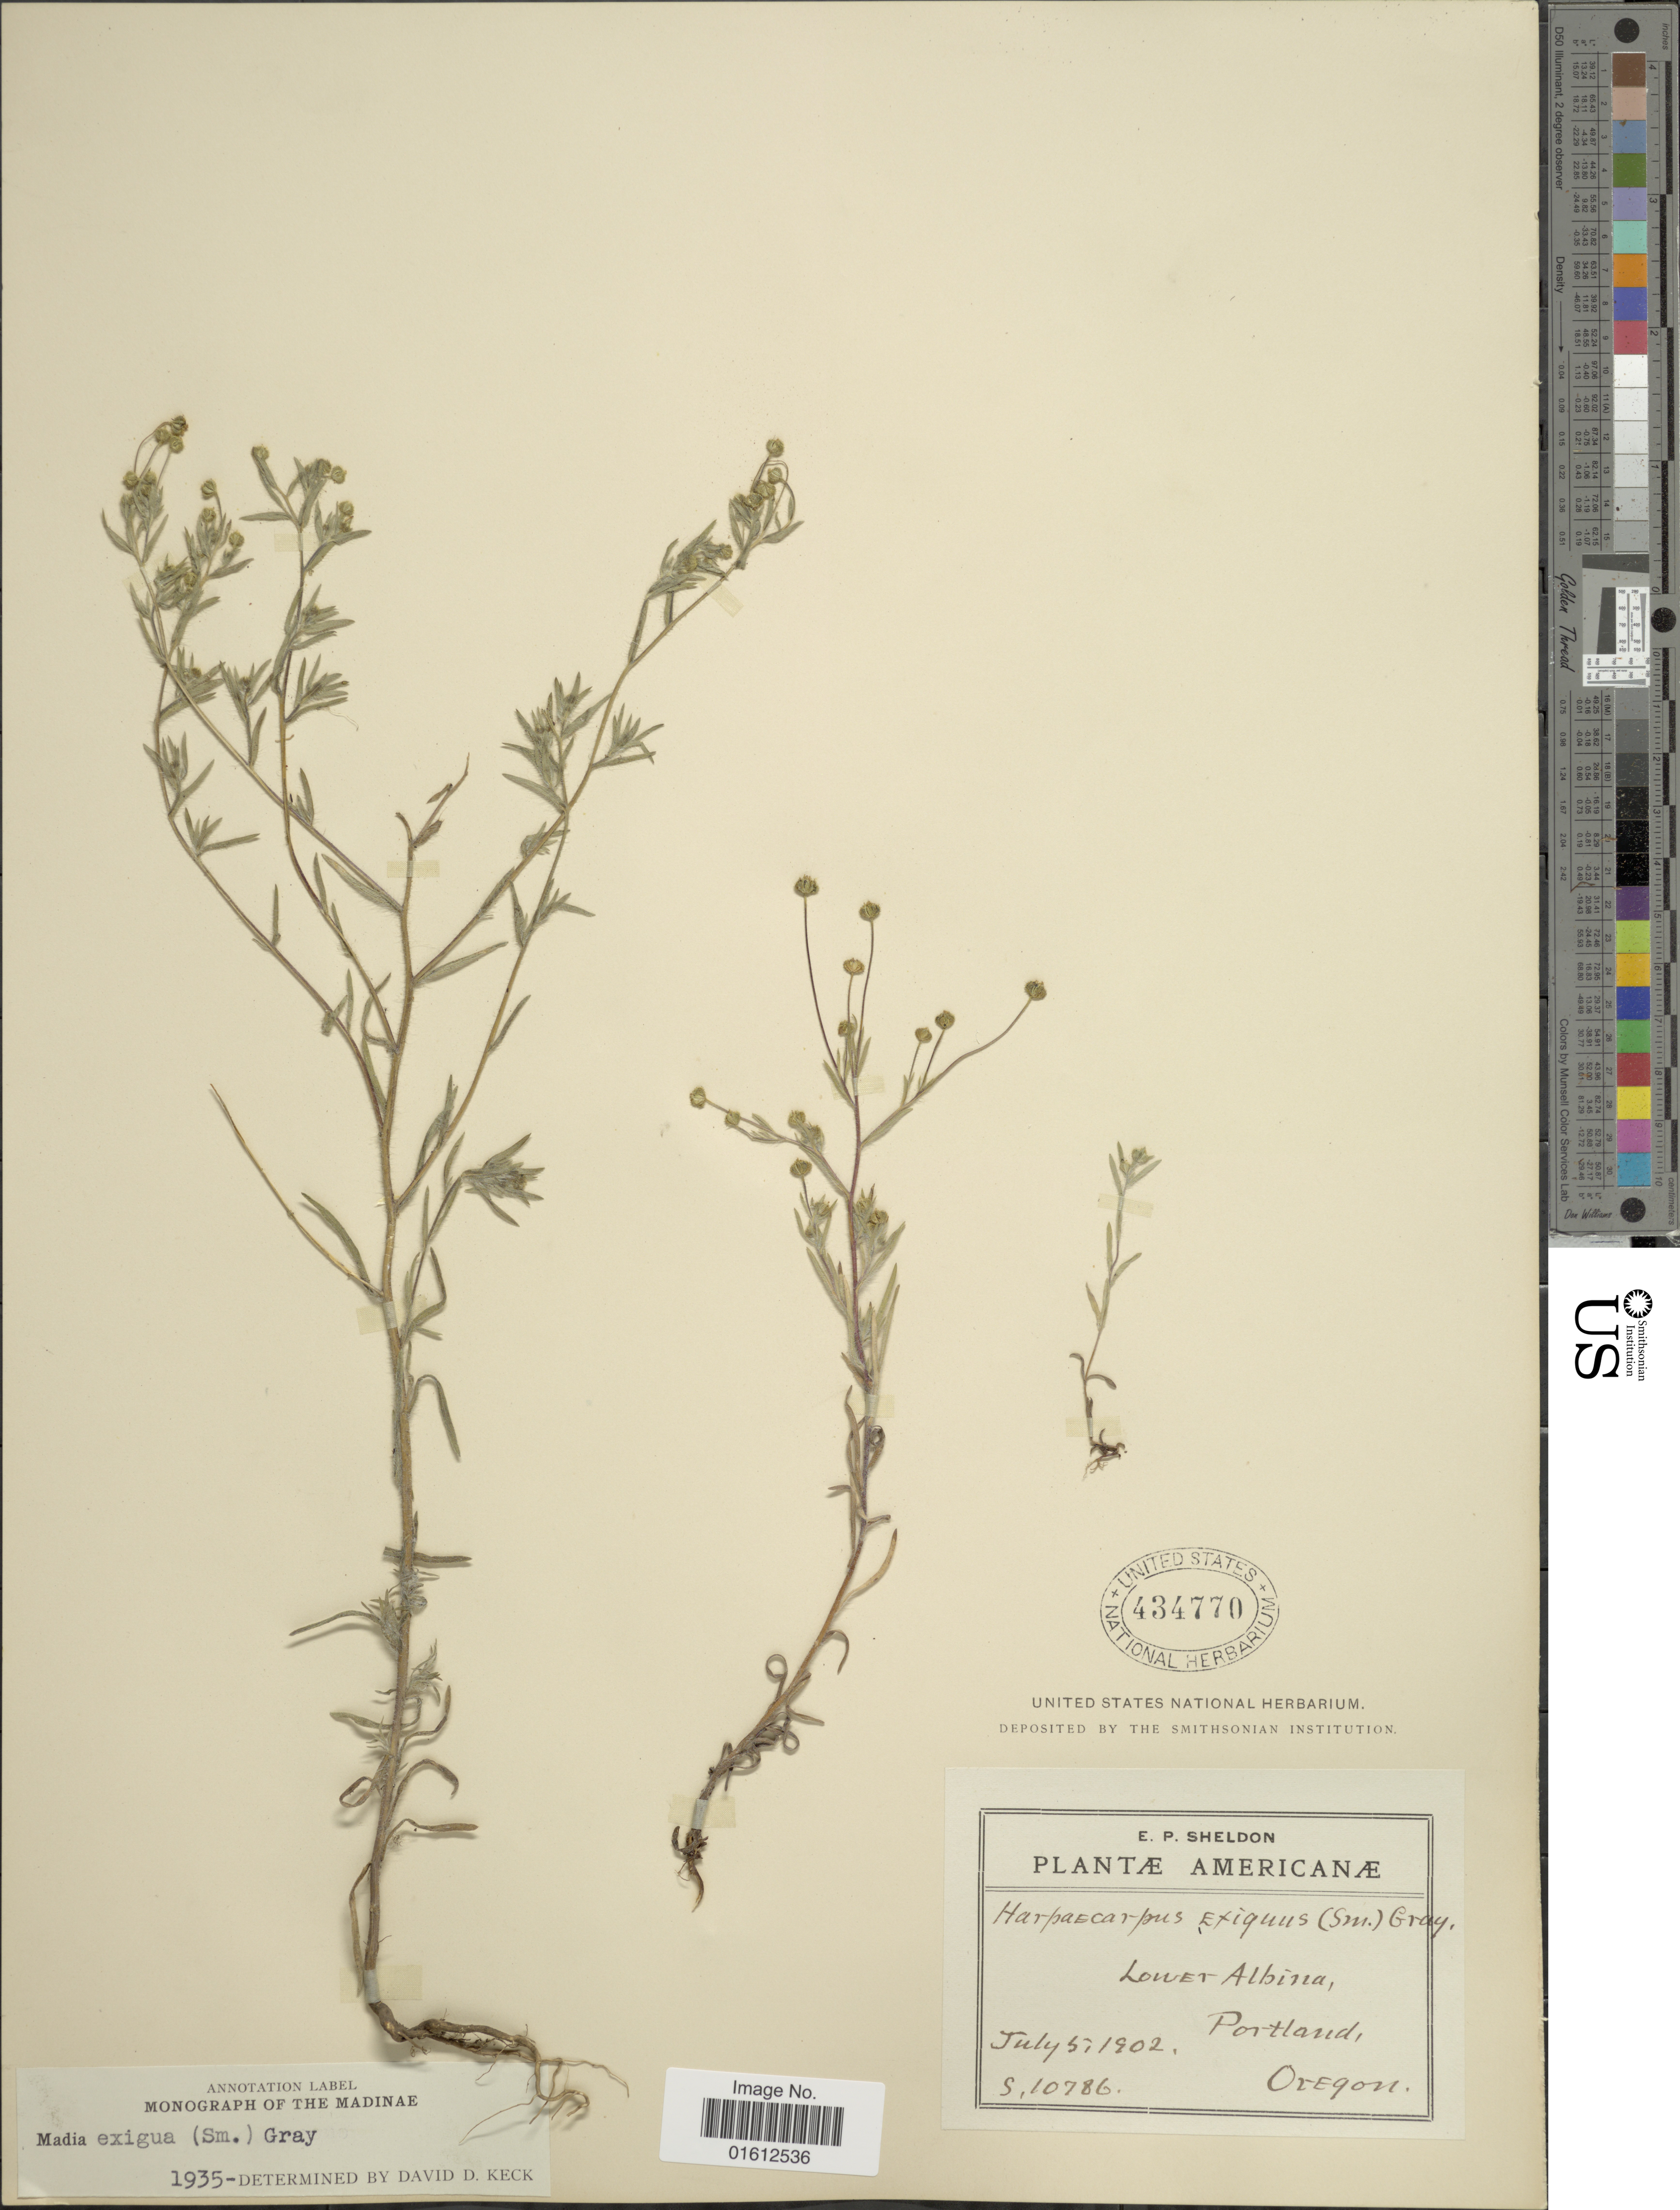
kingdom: Plantae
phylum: Tracheophyta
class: Magnoliopsida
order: Asterales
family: Asteraceae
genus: Madia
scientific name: Madia exigua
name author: (Sm.) A. Gray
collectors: E. P. Sheldon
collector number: S 10786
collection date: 1902-07-05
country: United States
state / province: Oregon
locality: Lower Albina, Portland.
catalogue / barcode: US 434770